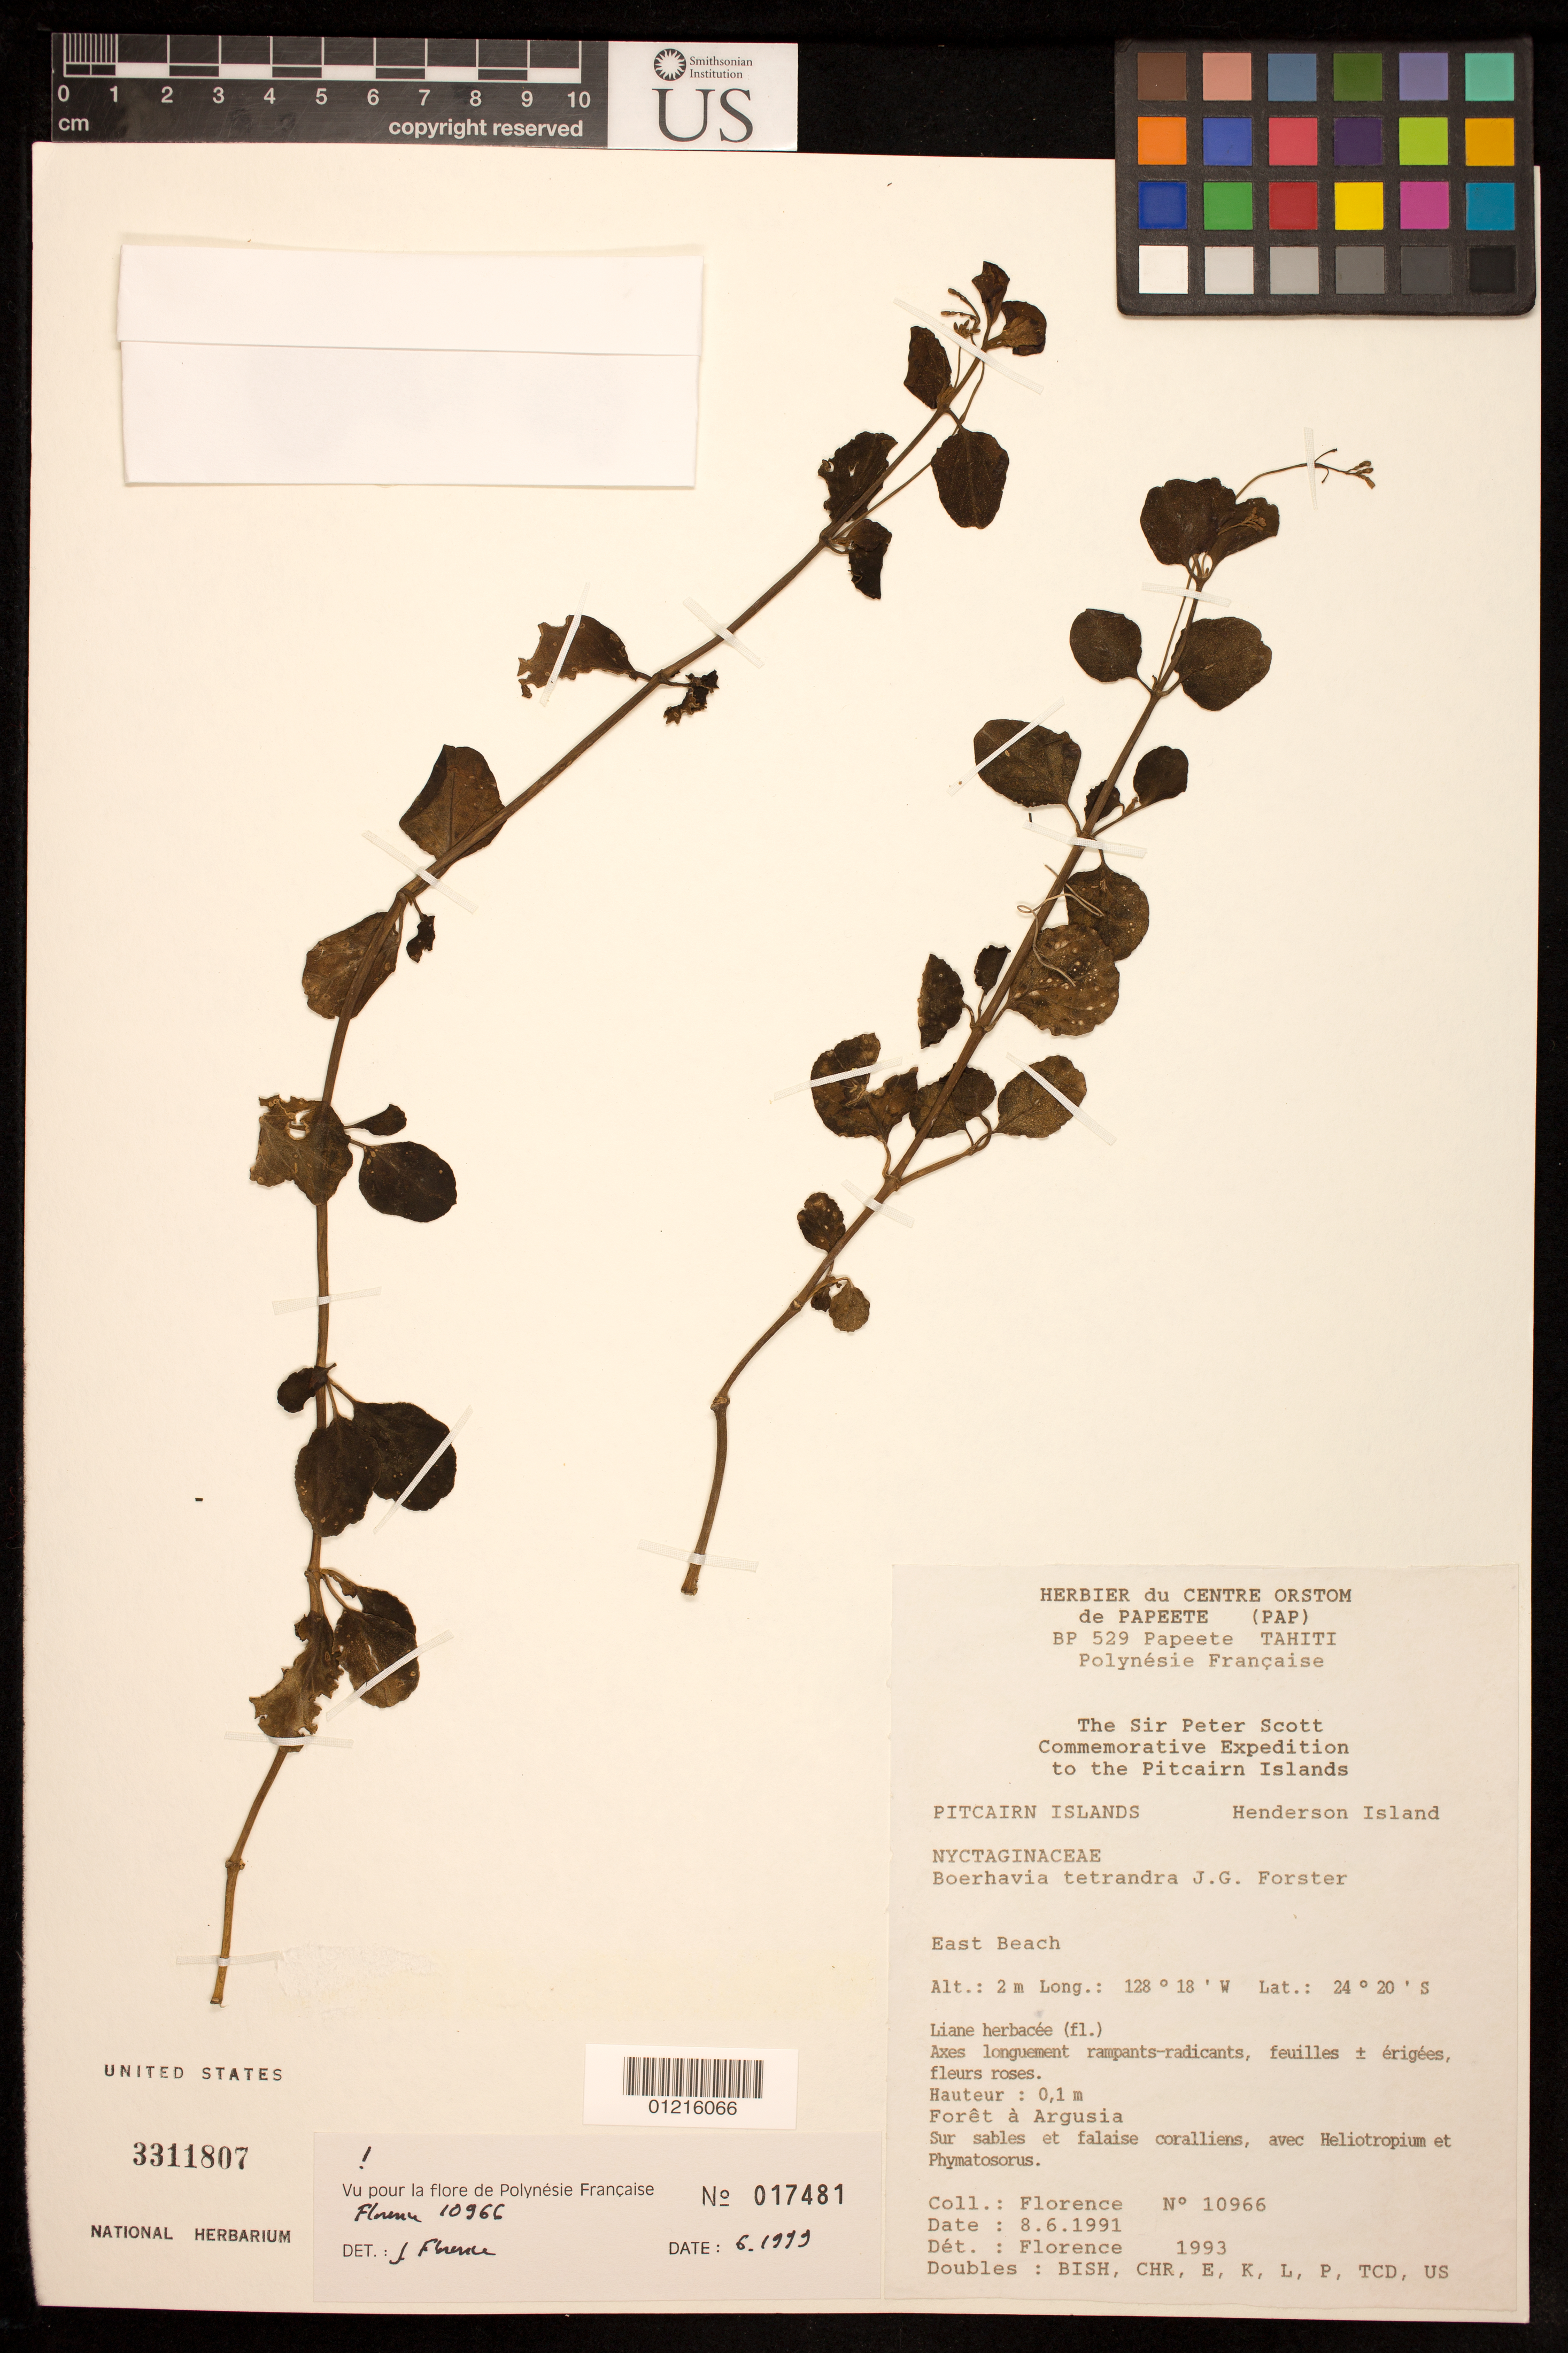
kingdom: Plantae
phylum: Tracheophyta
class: Magnoliopsida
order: Caryophyllales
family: Nyctaginaceae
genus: Boerhavia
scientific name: Boerhavia tetrandra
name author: G. Forst.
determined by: Florence, J.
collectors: J. Florence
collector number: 10966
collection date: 1991-06-08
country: Pitcairn Islands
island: Pitcairn Island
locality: East Beach.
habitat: Forèt.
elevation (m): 2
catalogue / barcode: US 3311807